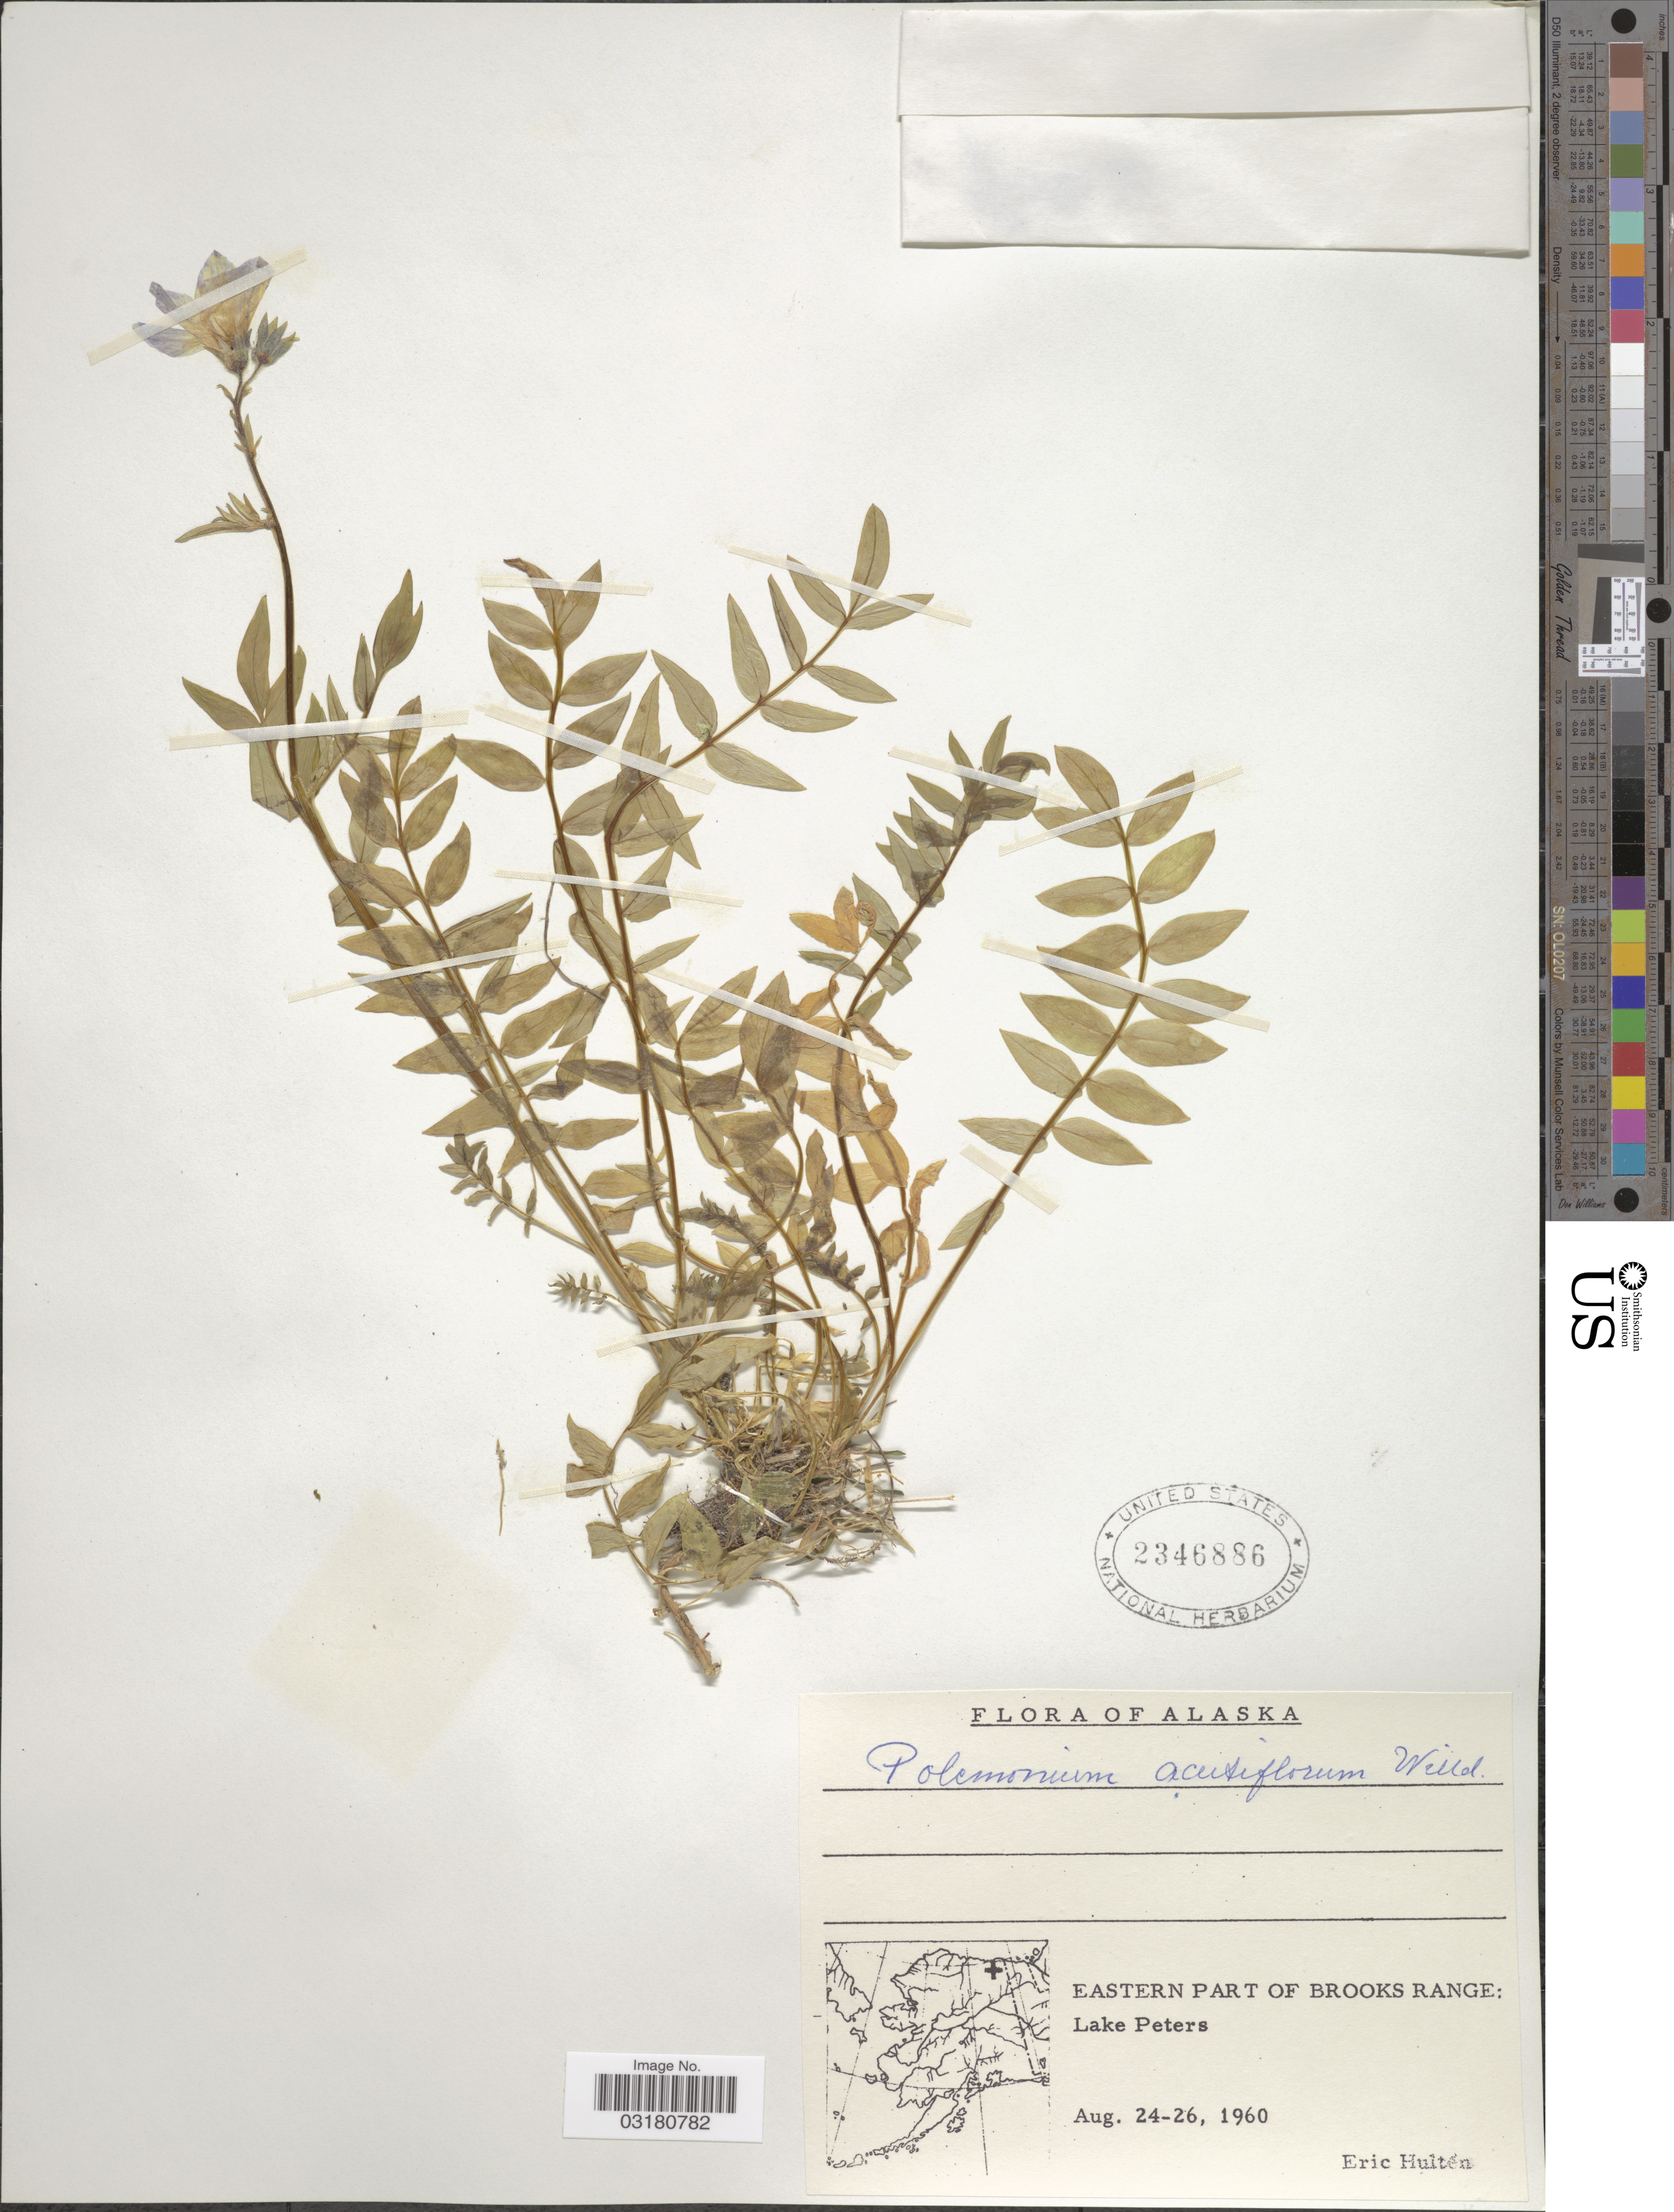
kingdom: Plantae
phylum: Tracheophyta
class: Magnoliopsida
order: Ericales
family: Polemoniaceae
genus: Polemonium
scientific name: Polemonium acutiflorum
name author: Willd. ex Roem. & Schult.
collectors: E. G. Hultén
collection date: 1960-08-24/1960-08-26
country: United States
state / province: Alaska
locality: Eastern Part of Brooks Range: Lake Peters.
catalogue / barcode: US 2346886